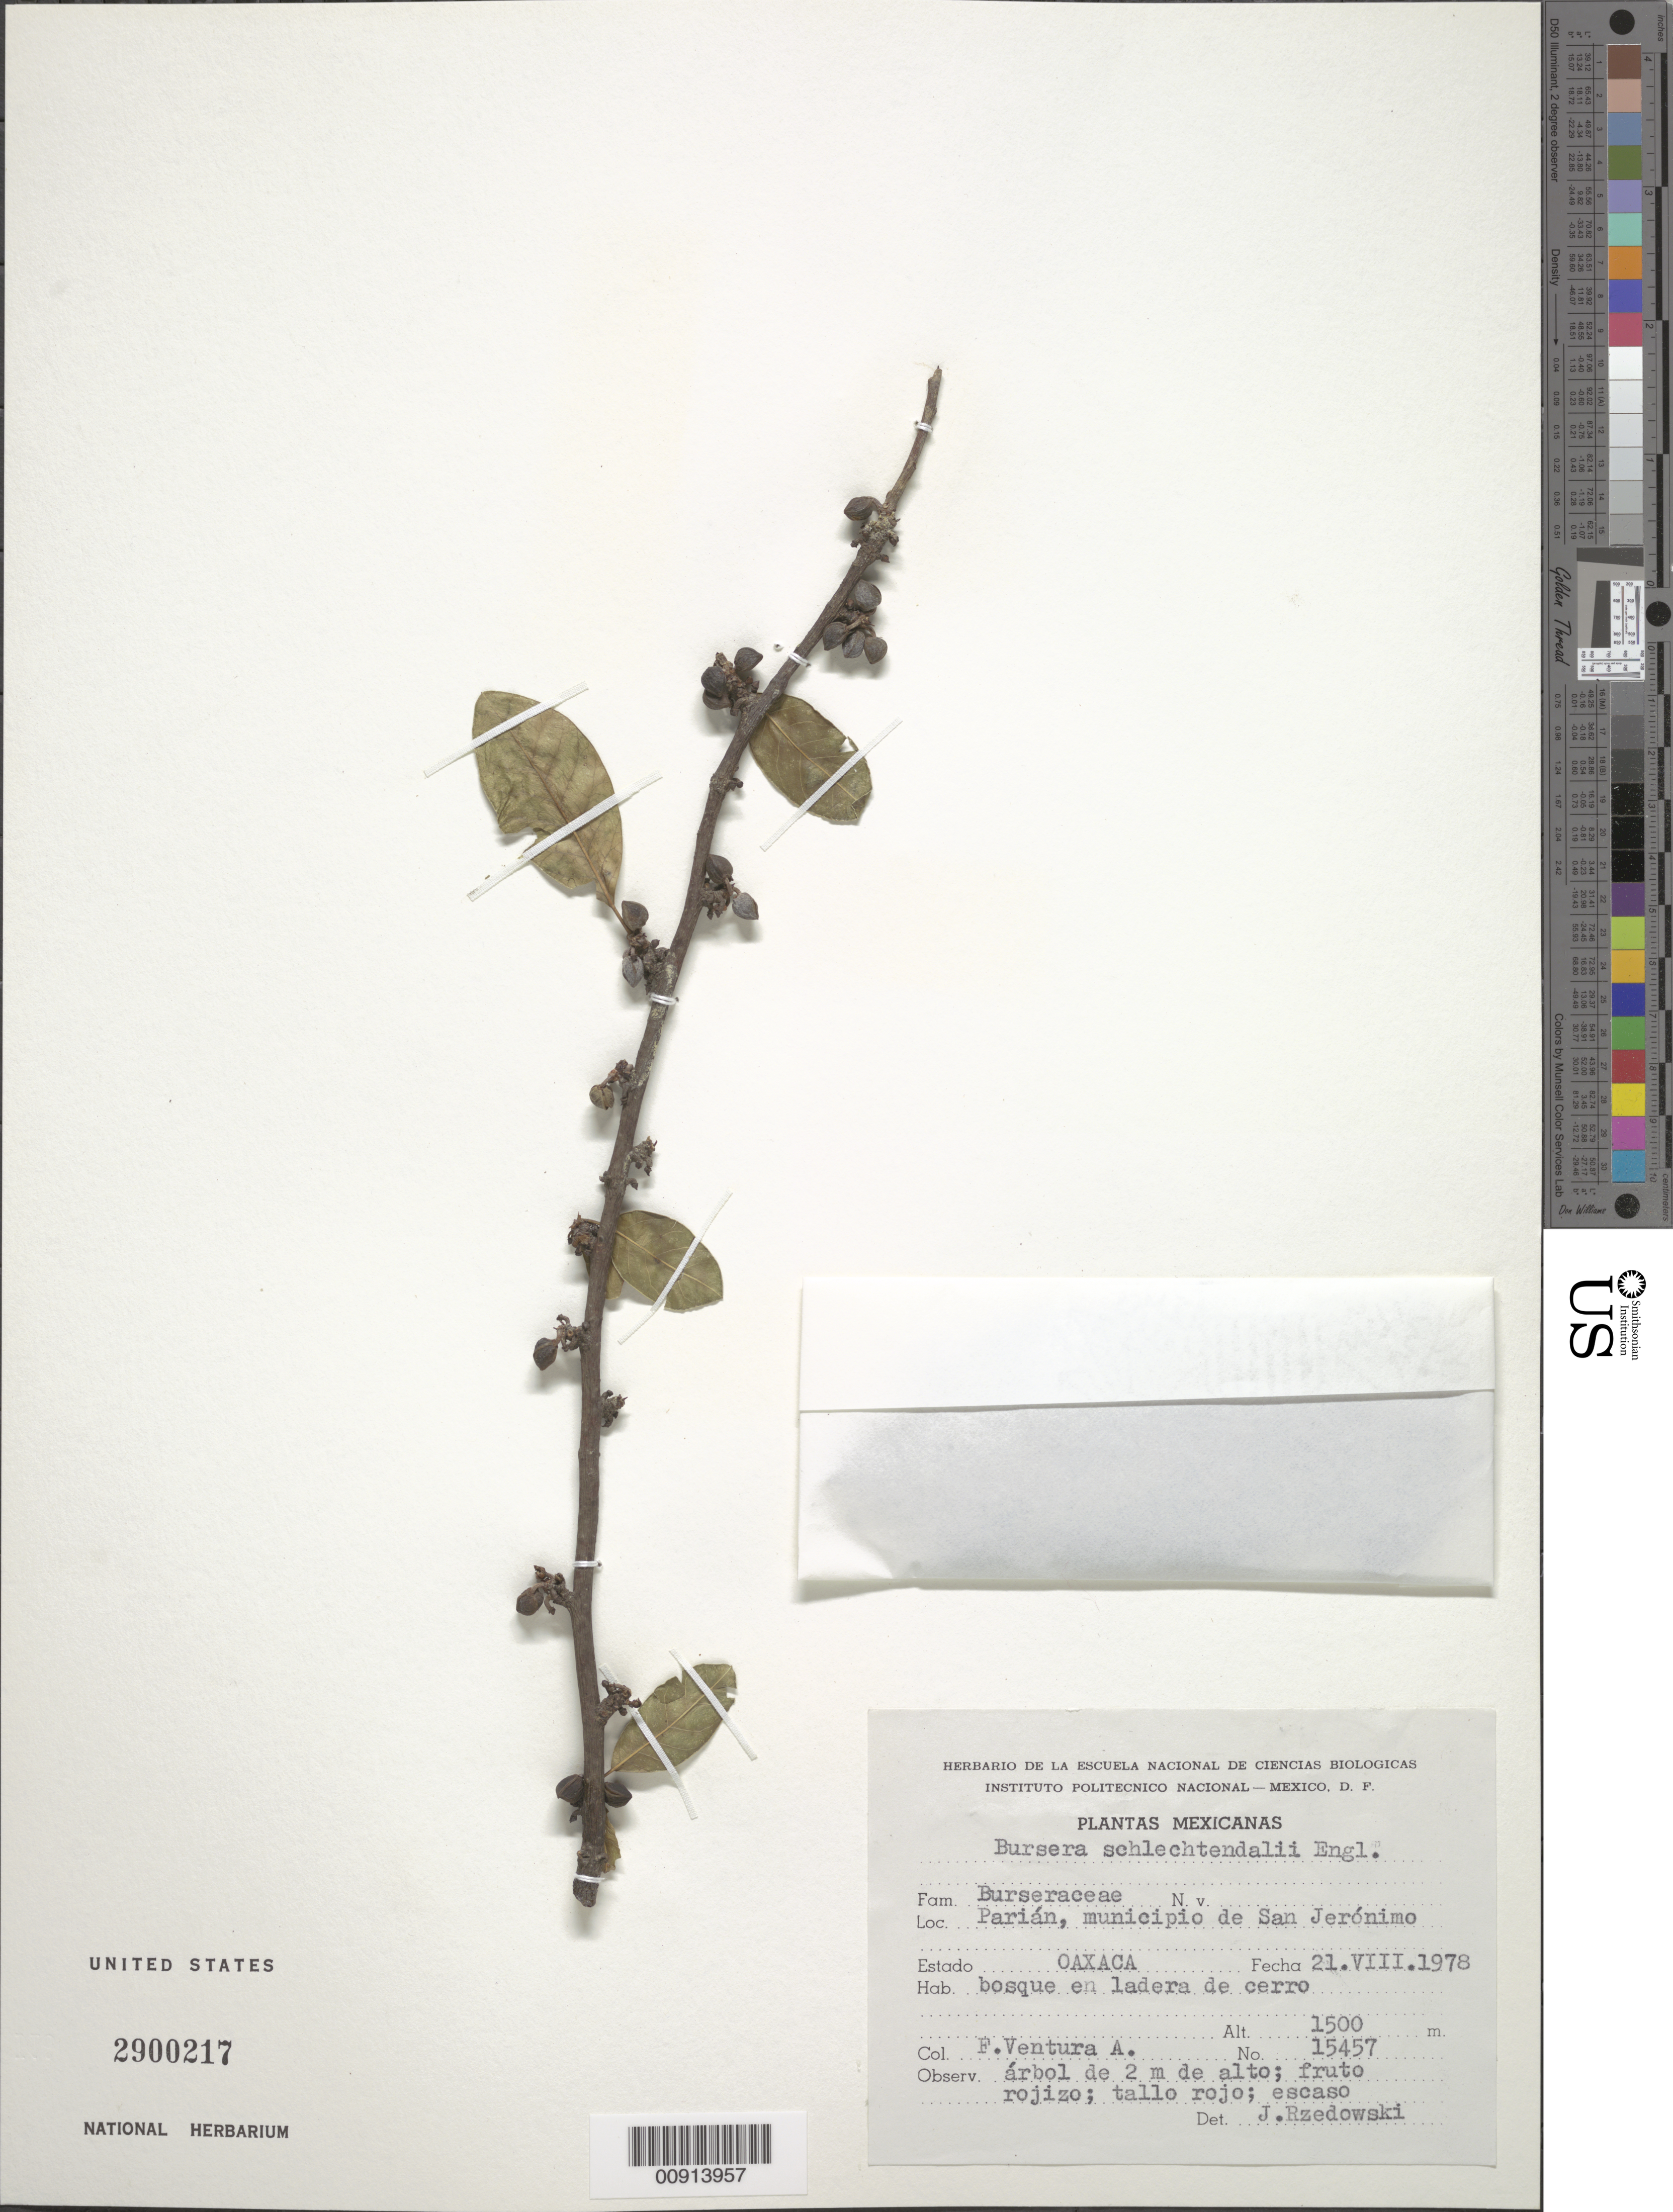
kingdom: Plantae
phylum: Tracheophyta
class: Magnoliopsida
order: Sapindales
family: Burseraceae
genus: Bursera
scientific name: Bursera schlechtendalii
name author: Engl.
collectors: F. Ventura A.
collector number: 15457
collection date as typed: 21 Aug 1978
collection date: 1978-08-21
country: Mexico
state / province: Oaxaca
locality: Parián, municipio de San Jerónimo, Estado Oaxaca.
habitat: Bosque en ladera de cerro.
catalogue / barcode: US 2900217